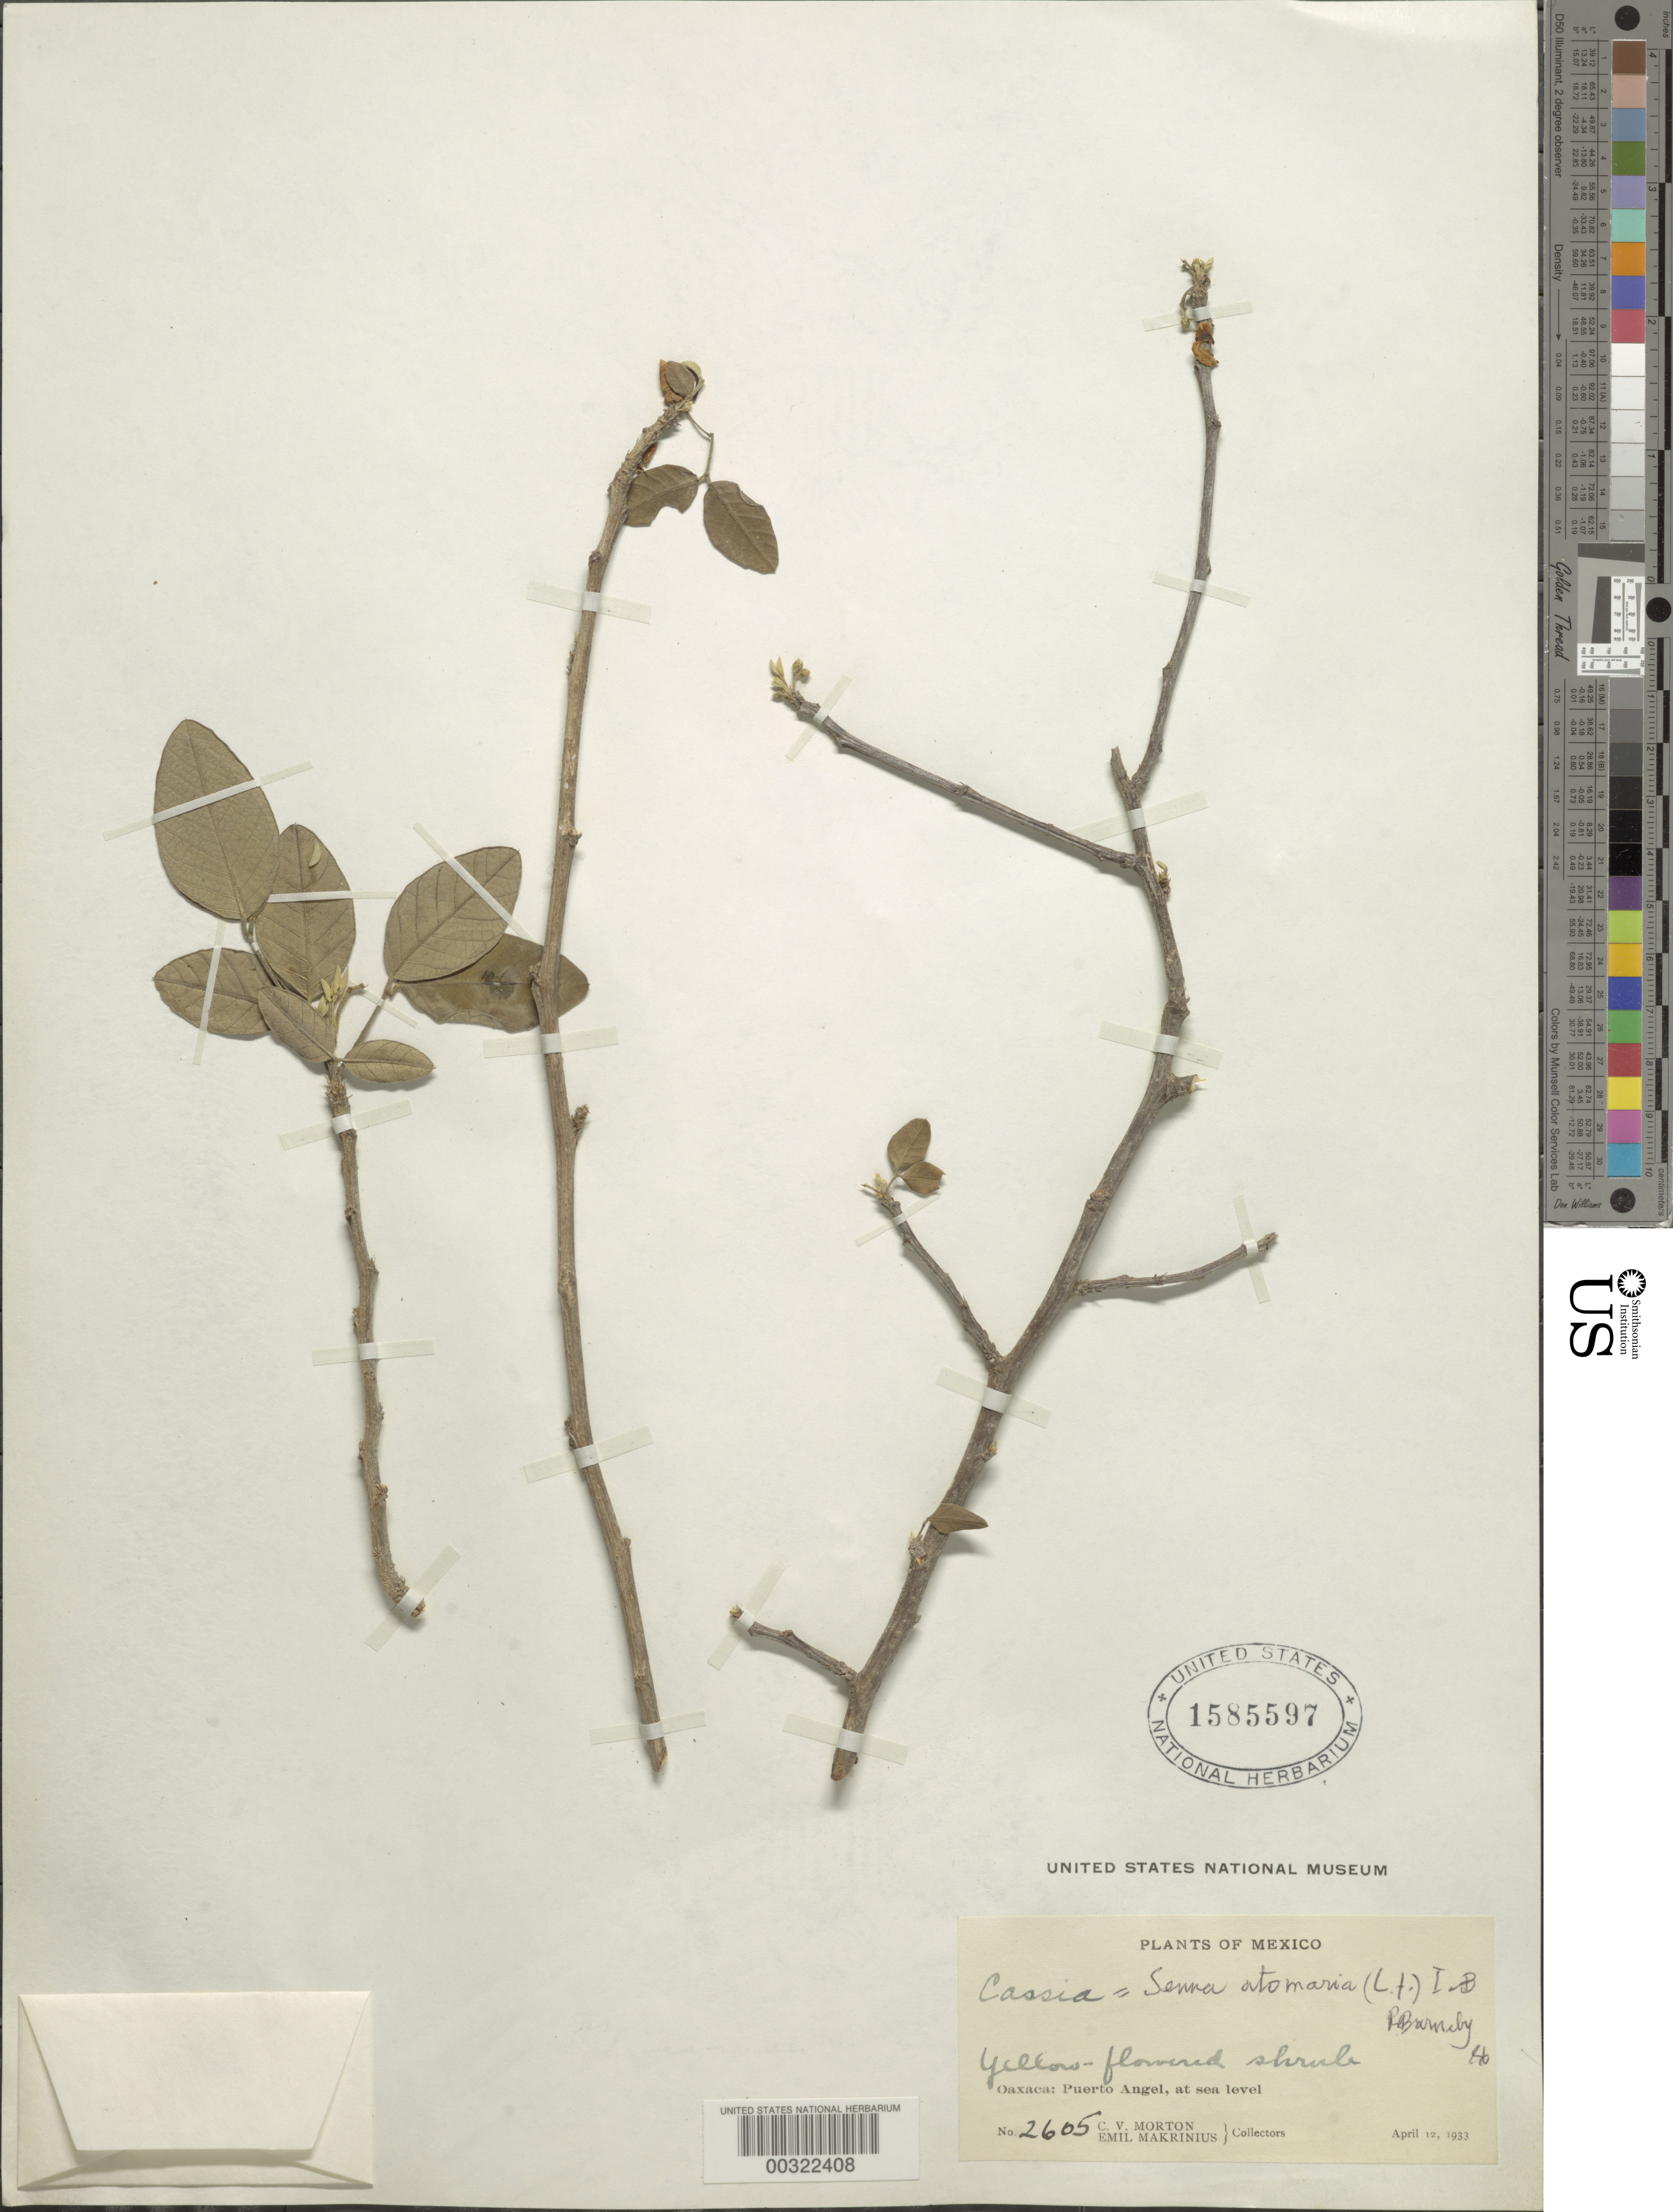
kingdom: Plantae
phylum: Tracheophyta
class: Magnoliopsida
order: Fabales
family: Fabaceae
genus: Senna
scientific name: Senna atomaria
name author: (L.) H.S. Irwin & Barneby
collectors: C. V. Morton & E. Makrinius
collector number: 2605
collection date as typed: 12 Apr 1933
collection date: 1933-04-12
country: Mexico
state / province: Oaxaca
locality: Puerto angel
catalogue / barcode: US 1585597